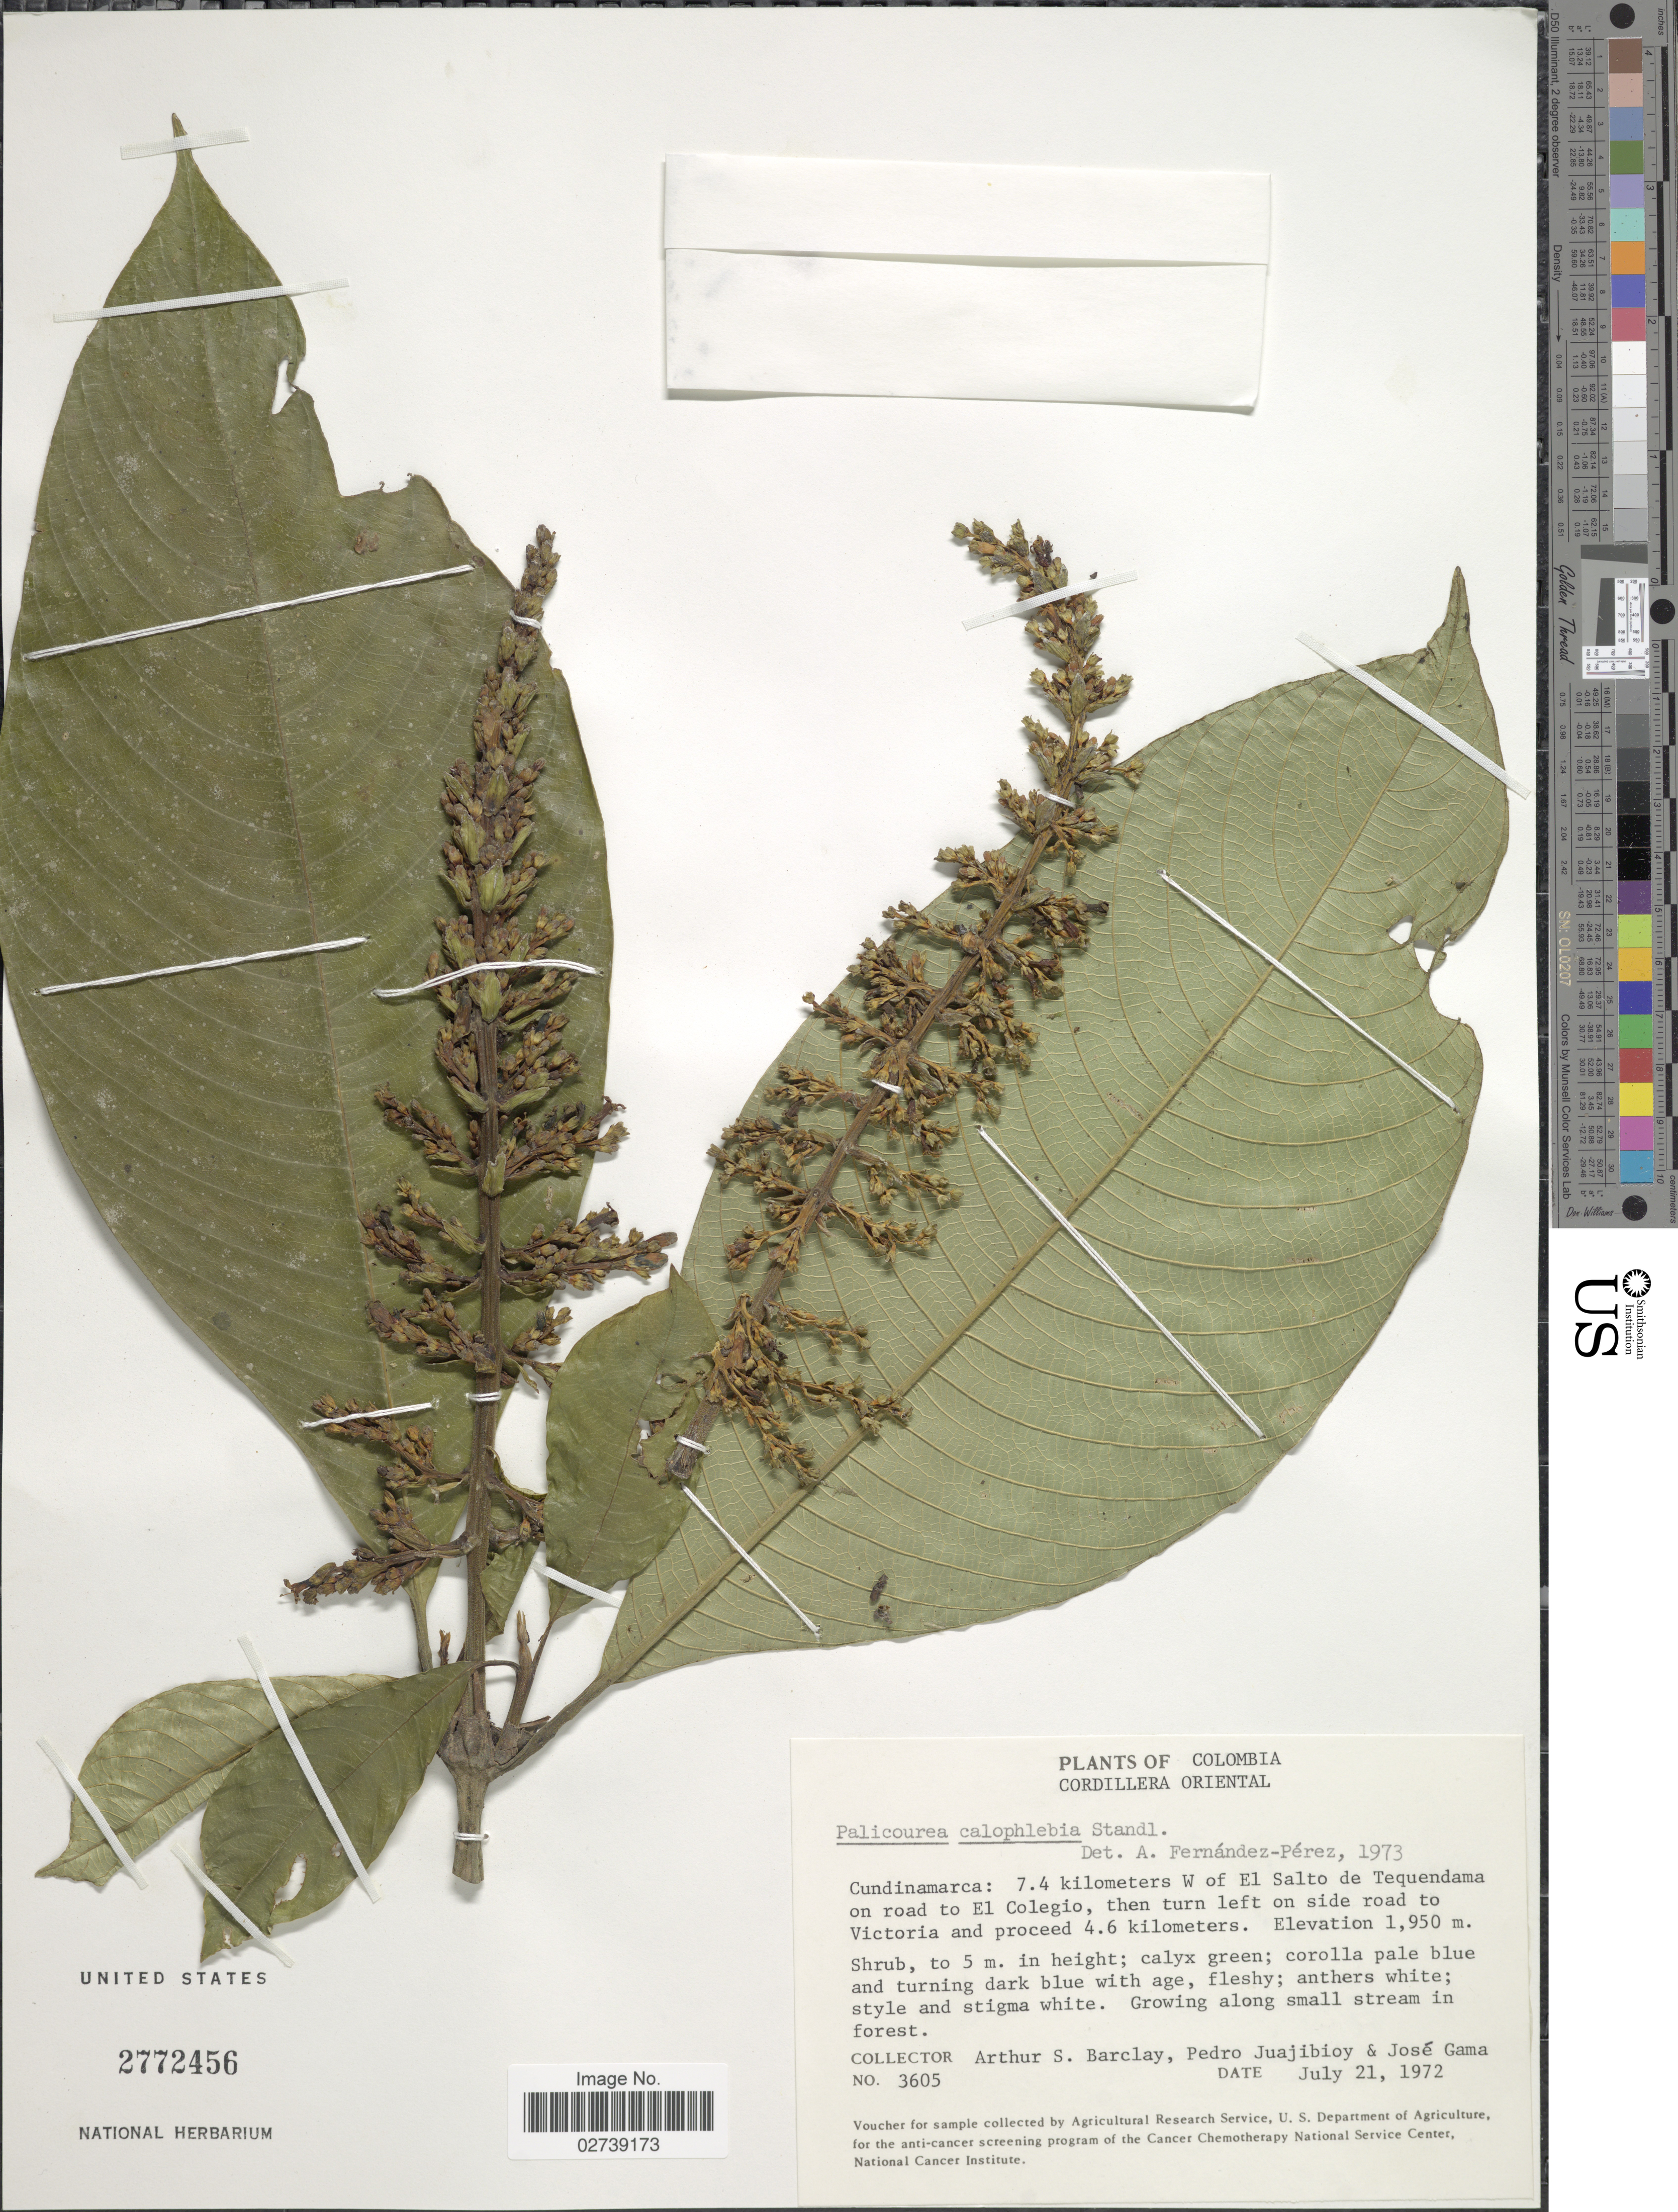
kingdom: Plantae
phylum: Tracheophyta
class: Magnoliopsida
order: Gentianales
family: Rubiaceae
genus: Palicourea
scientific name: Palicourea calophlebia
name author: Standl.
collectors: A. S. Barclay, P. Juajibioy & J. Gama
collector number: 3605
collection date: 1972-07-21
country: Colombia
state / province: Cundinamarca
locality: Cordillera Oriental. 7.4 kilometers W of El Salto de Tequendama on road to El Colegio, then turn left on side road to Victoria and proceed 4.6 kilometers.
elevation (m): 1950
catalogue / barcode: US 2772456